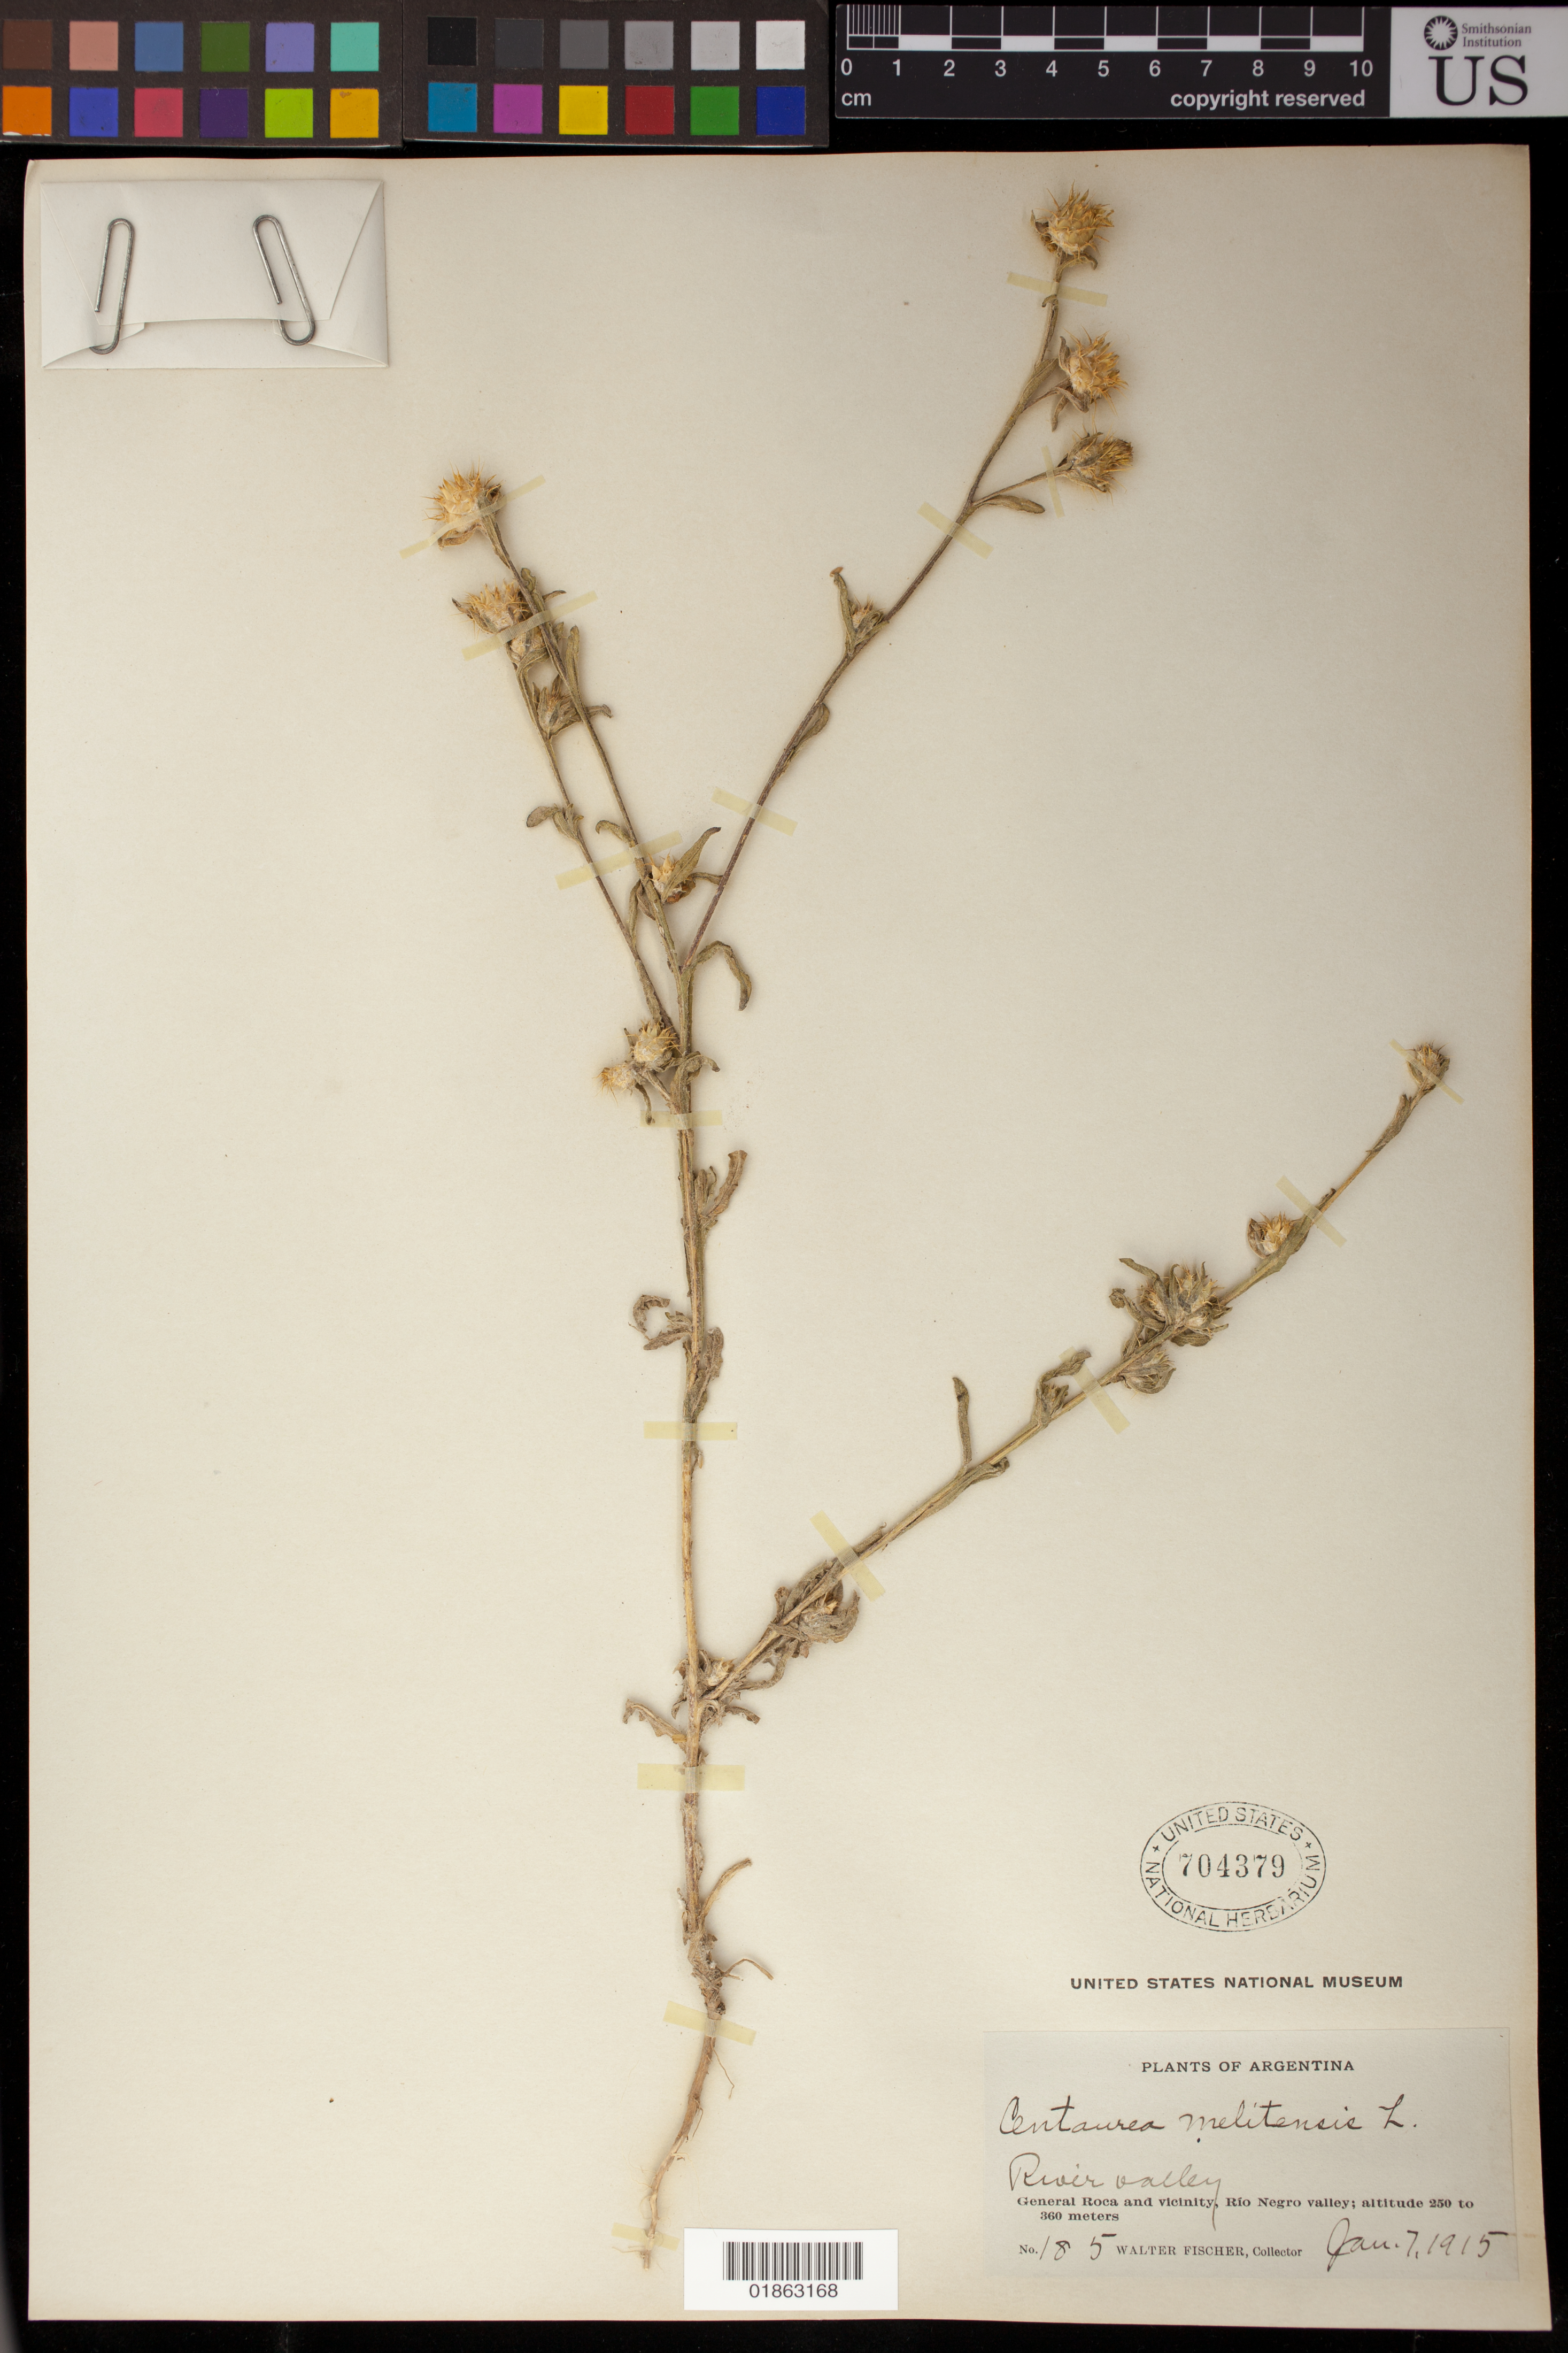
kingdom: Plantae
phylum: Tracheophyta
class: Magnoliopsida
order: Asterales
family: Asteraceae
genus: Centaurea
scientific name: Centaurea melitensis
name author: L.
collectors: W. Fischer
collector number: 185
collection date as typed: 07 Jan 1915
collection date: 1915-01-07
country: Argentina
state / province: Río Negro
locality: General Roca and vicinity, Rio Negro Valley.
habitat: River Valley.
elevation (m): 250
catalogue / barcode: US 704379